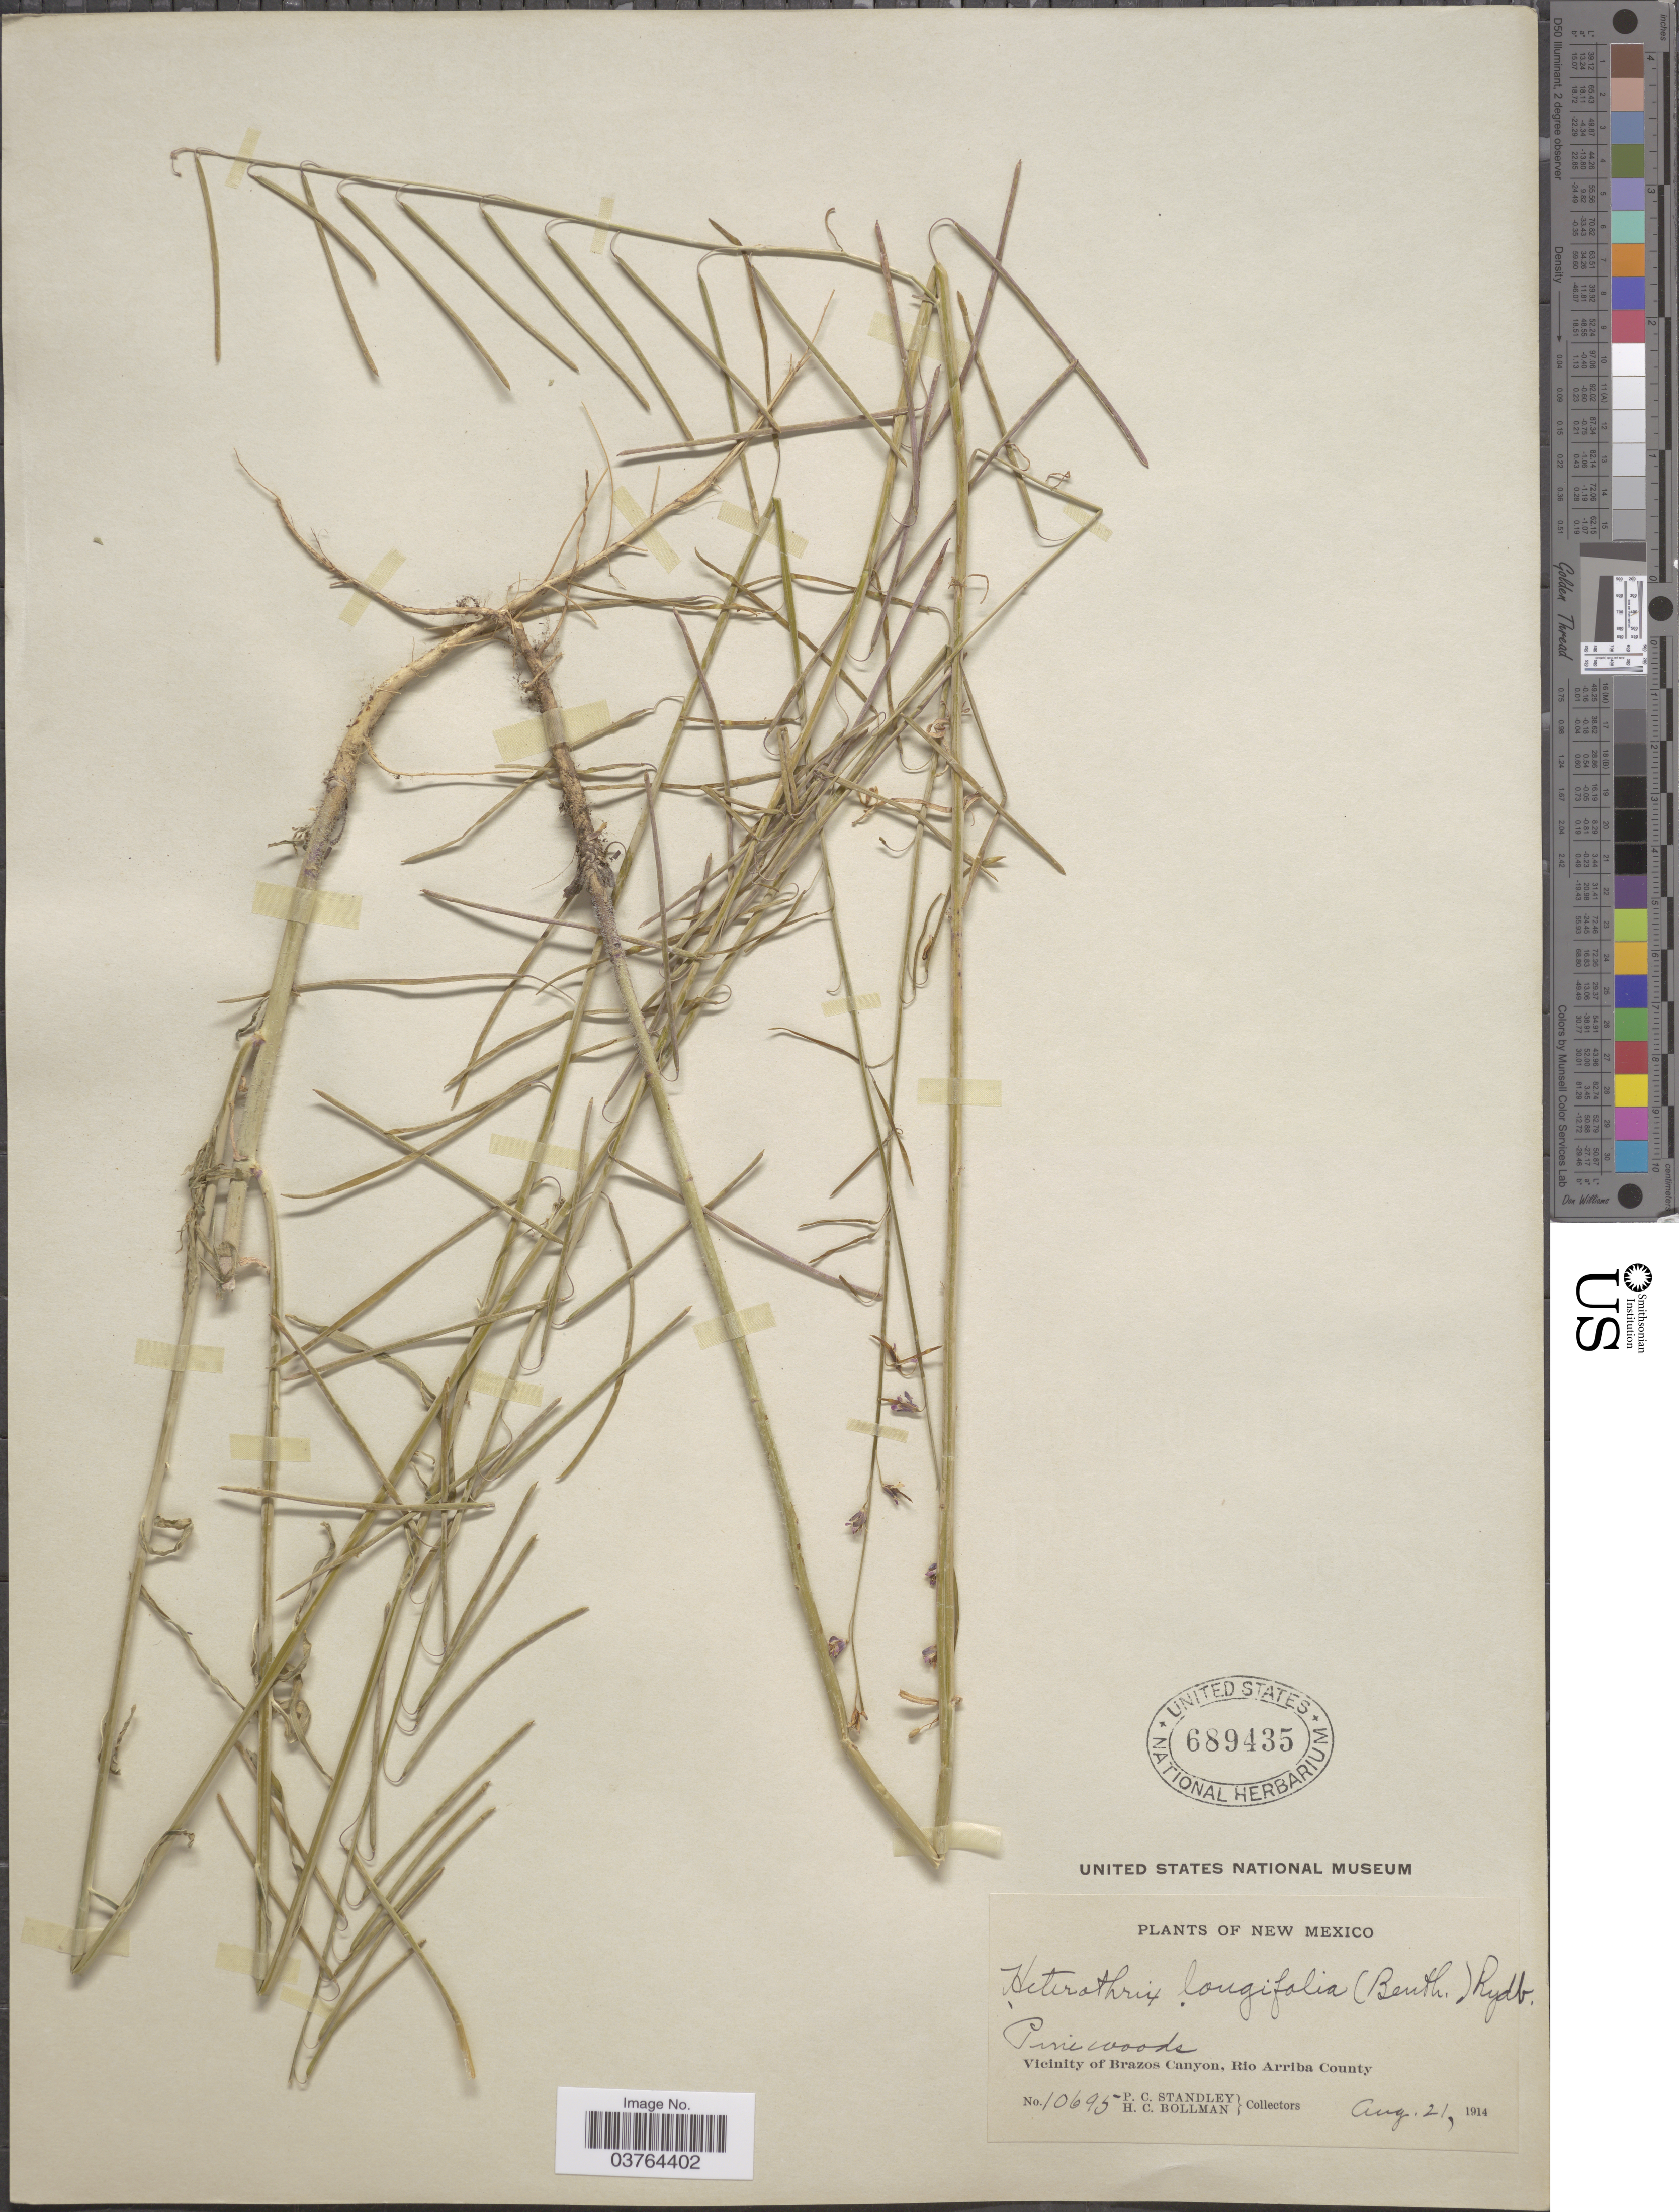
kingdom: Plantae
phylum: Tracheophyta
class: Magnoliopsida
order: Brassicales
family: Brassicaceae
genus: Pennellia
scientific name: Pennellia longifolia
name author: (Benth.) Rollins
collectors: P. C. Standley & H. C. Bollman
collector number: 10695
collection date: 1914-08-21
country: United States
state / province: New Mexico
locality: Vicinity of Brazos Canyon, Rio Arriba County.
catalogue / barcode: US 689435